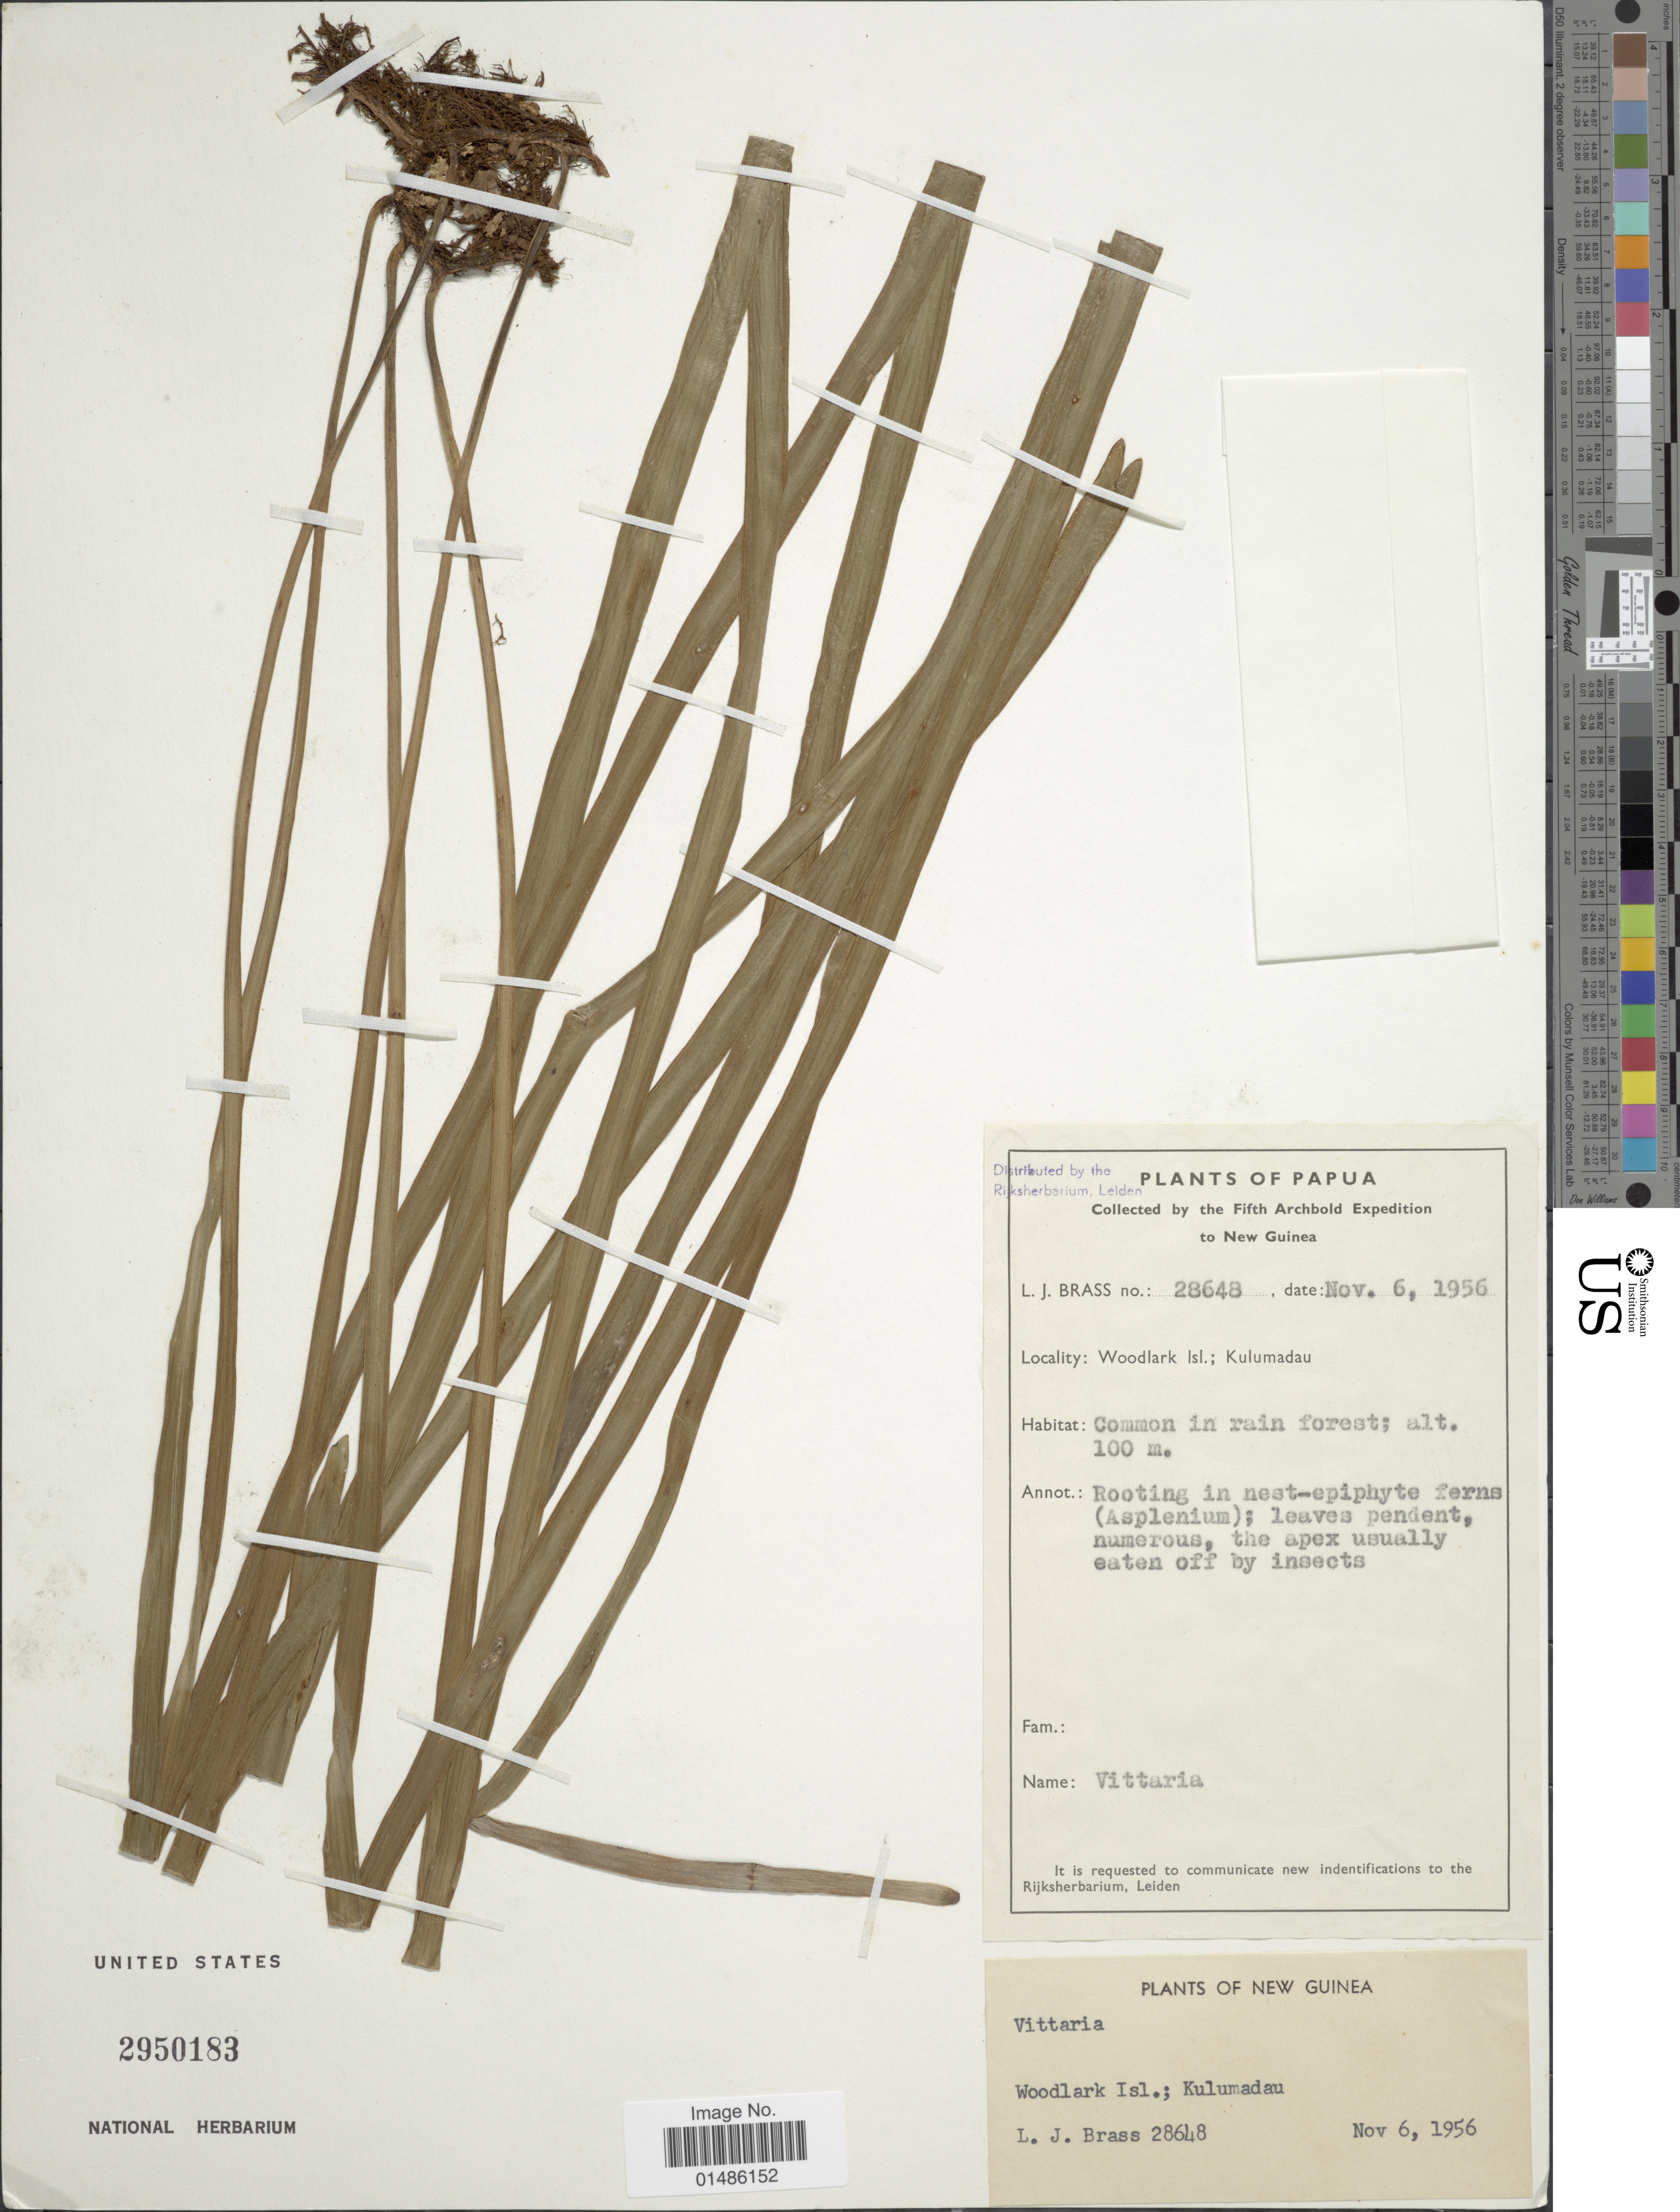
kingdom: Plantae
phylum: Tracheophyta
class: Polypodiopsida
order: Polypodiales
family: Pteridaceae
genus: Haplopteris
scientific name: Haplopteris sp.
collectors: L. J. Brass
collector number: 28648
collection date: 1956-11-06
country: Papua New Guinea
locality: New Guinea. Woodlark Isl.; Kulumadau.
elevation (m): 100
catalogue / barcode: US 2950183